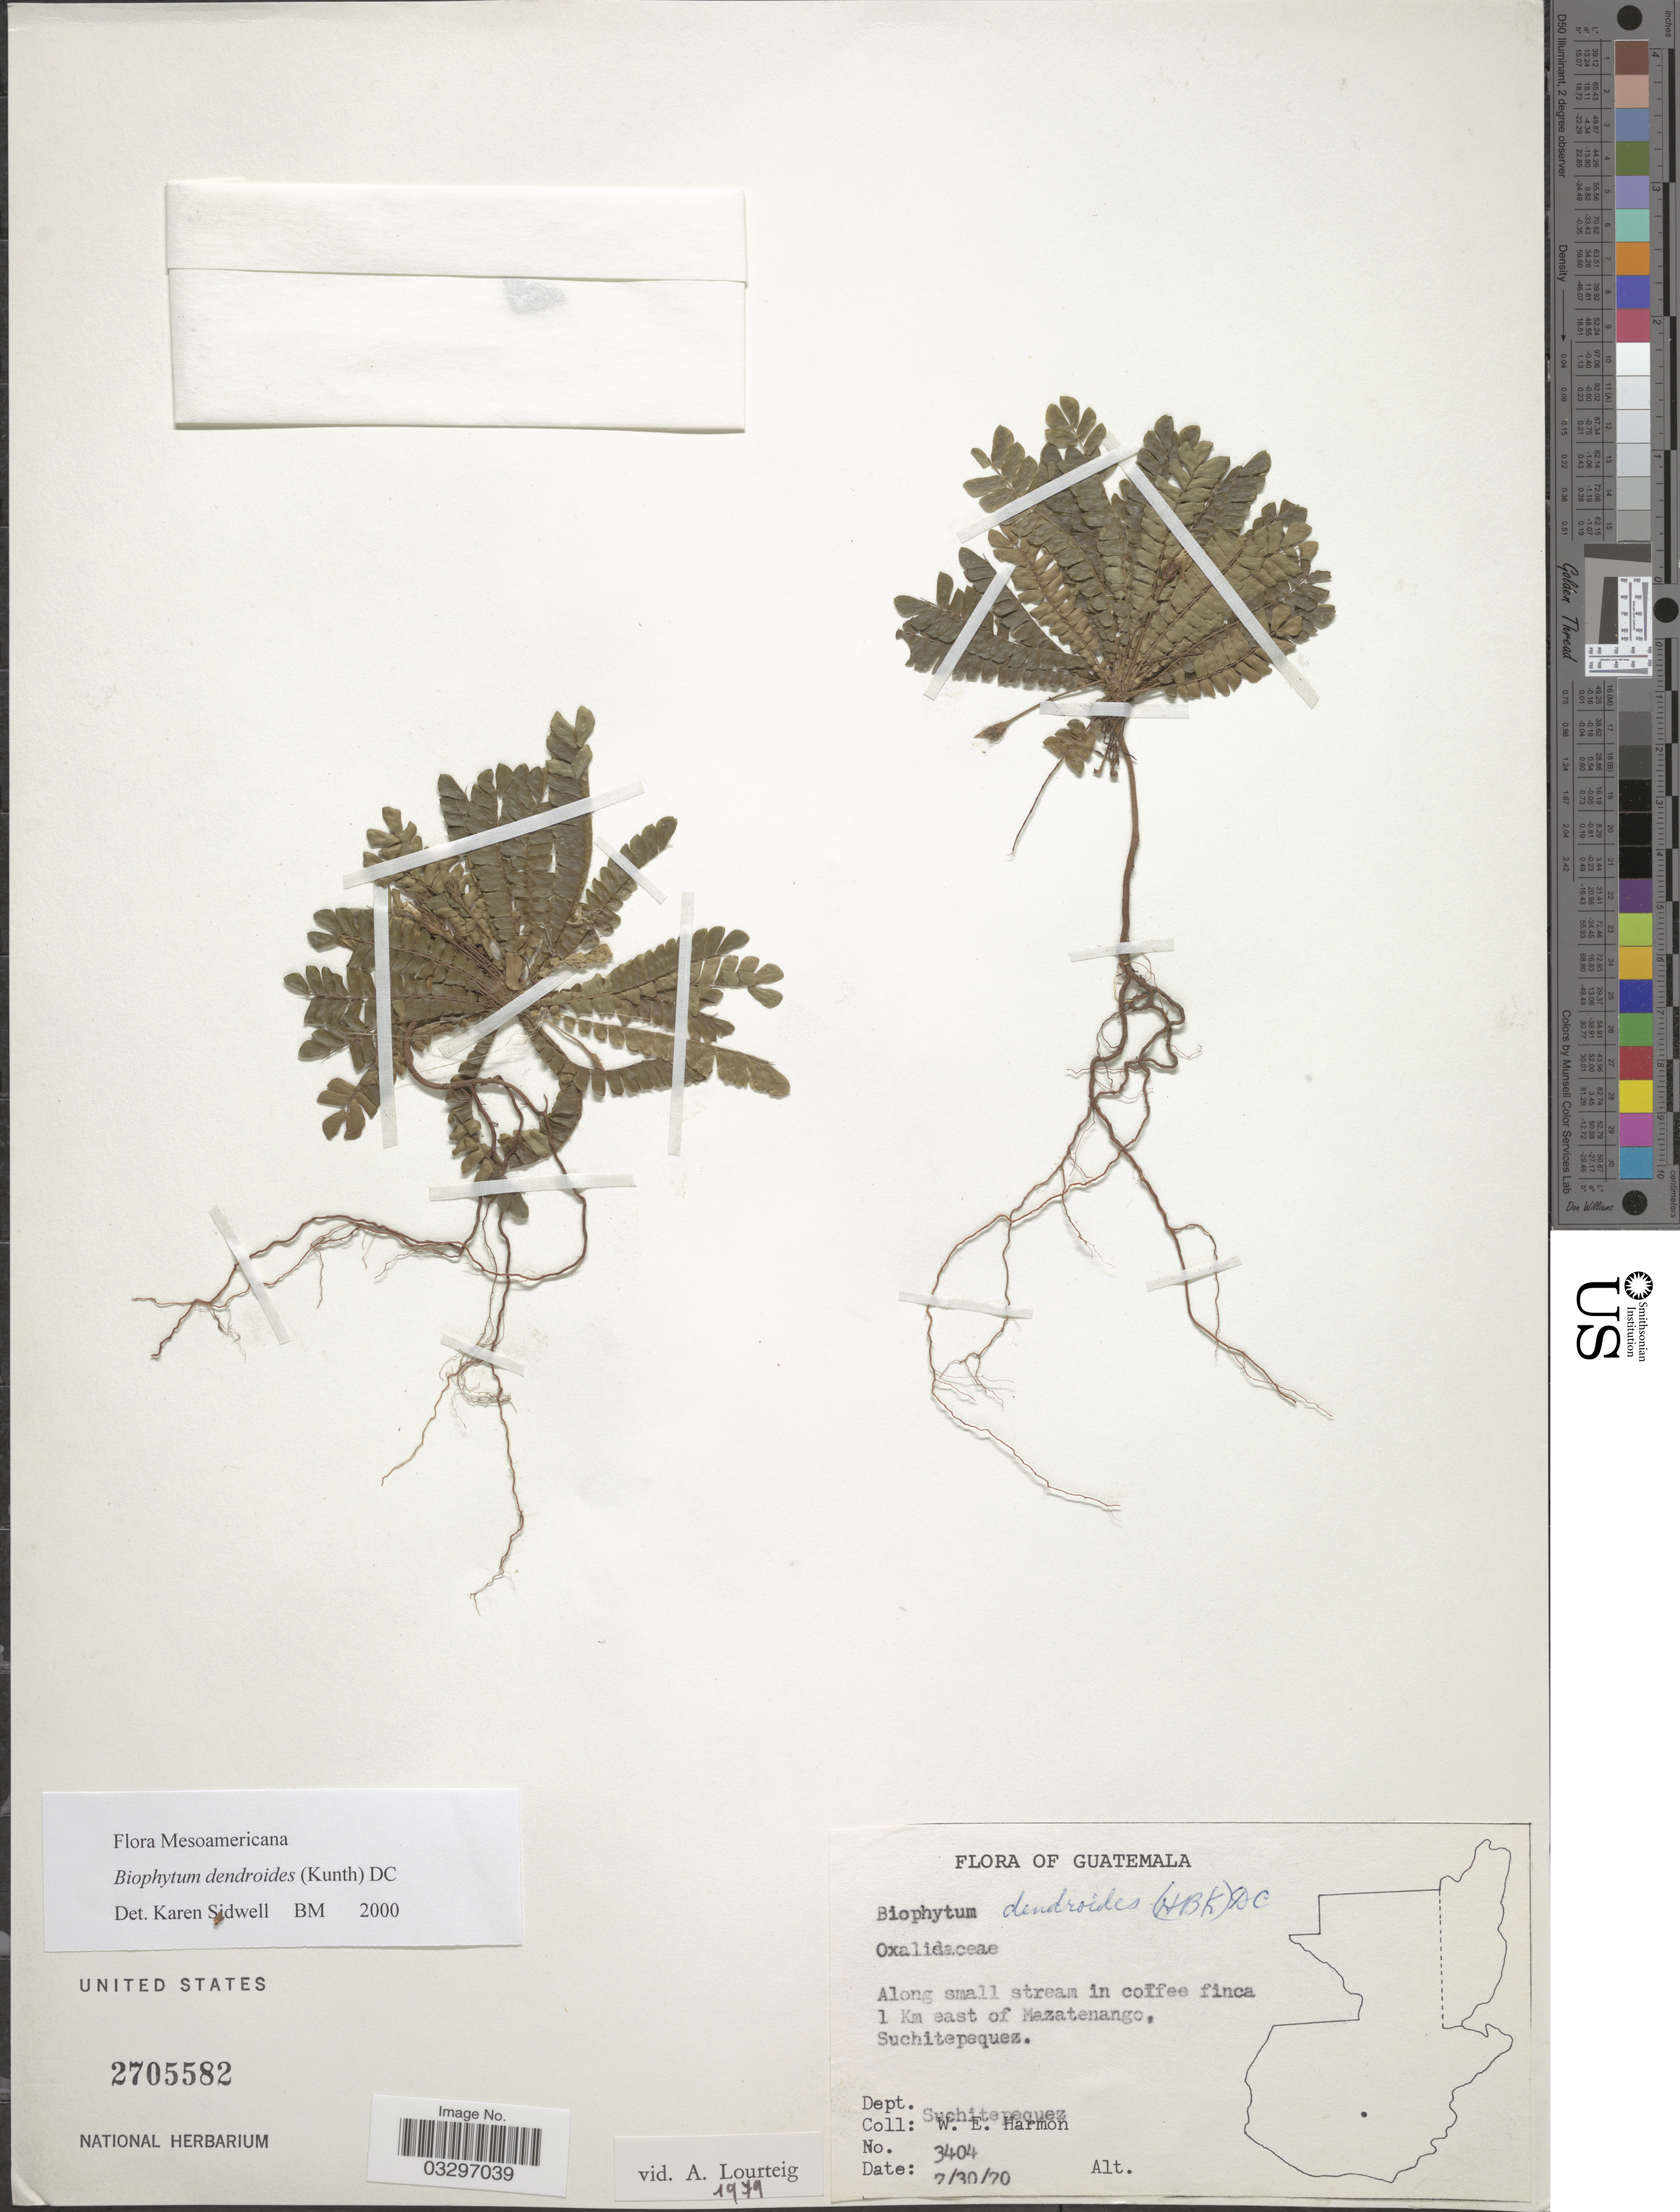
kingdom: Plantae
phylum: Tracheophyta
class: Magnoliopsida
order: Oxalidales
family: Oxalidaceae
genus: Biophytum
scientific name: Biophytum dendroides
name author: (Kunth) DC.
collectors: W. E. Harmon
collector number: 3404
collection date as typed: Transcribed d/m/y: 30/7/70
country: Guatemala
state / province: Suchitepéquez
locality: Along small stream in coffee finca 1 Km east of Mazatenango, Dept. Suchitepequez.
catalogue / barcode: US 2705582